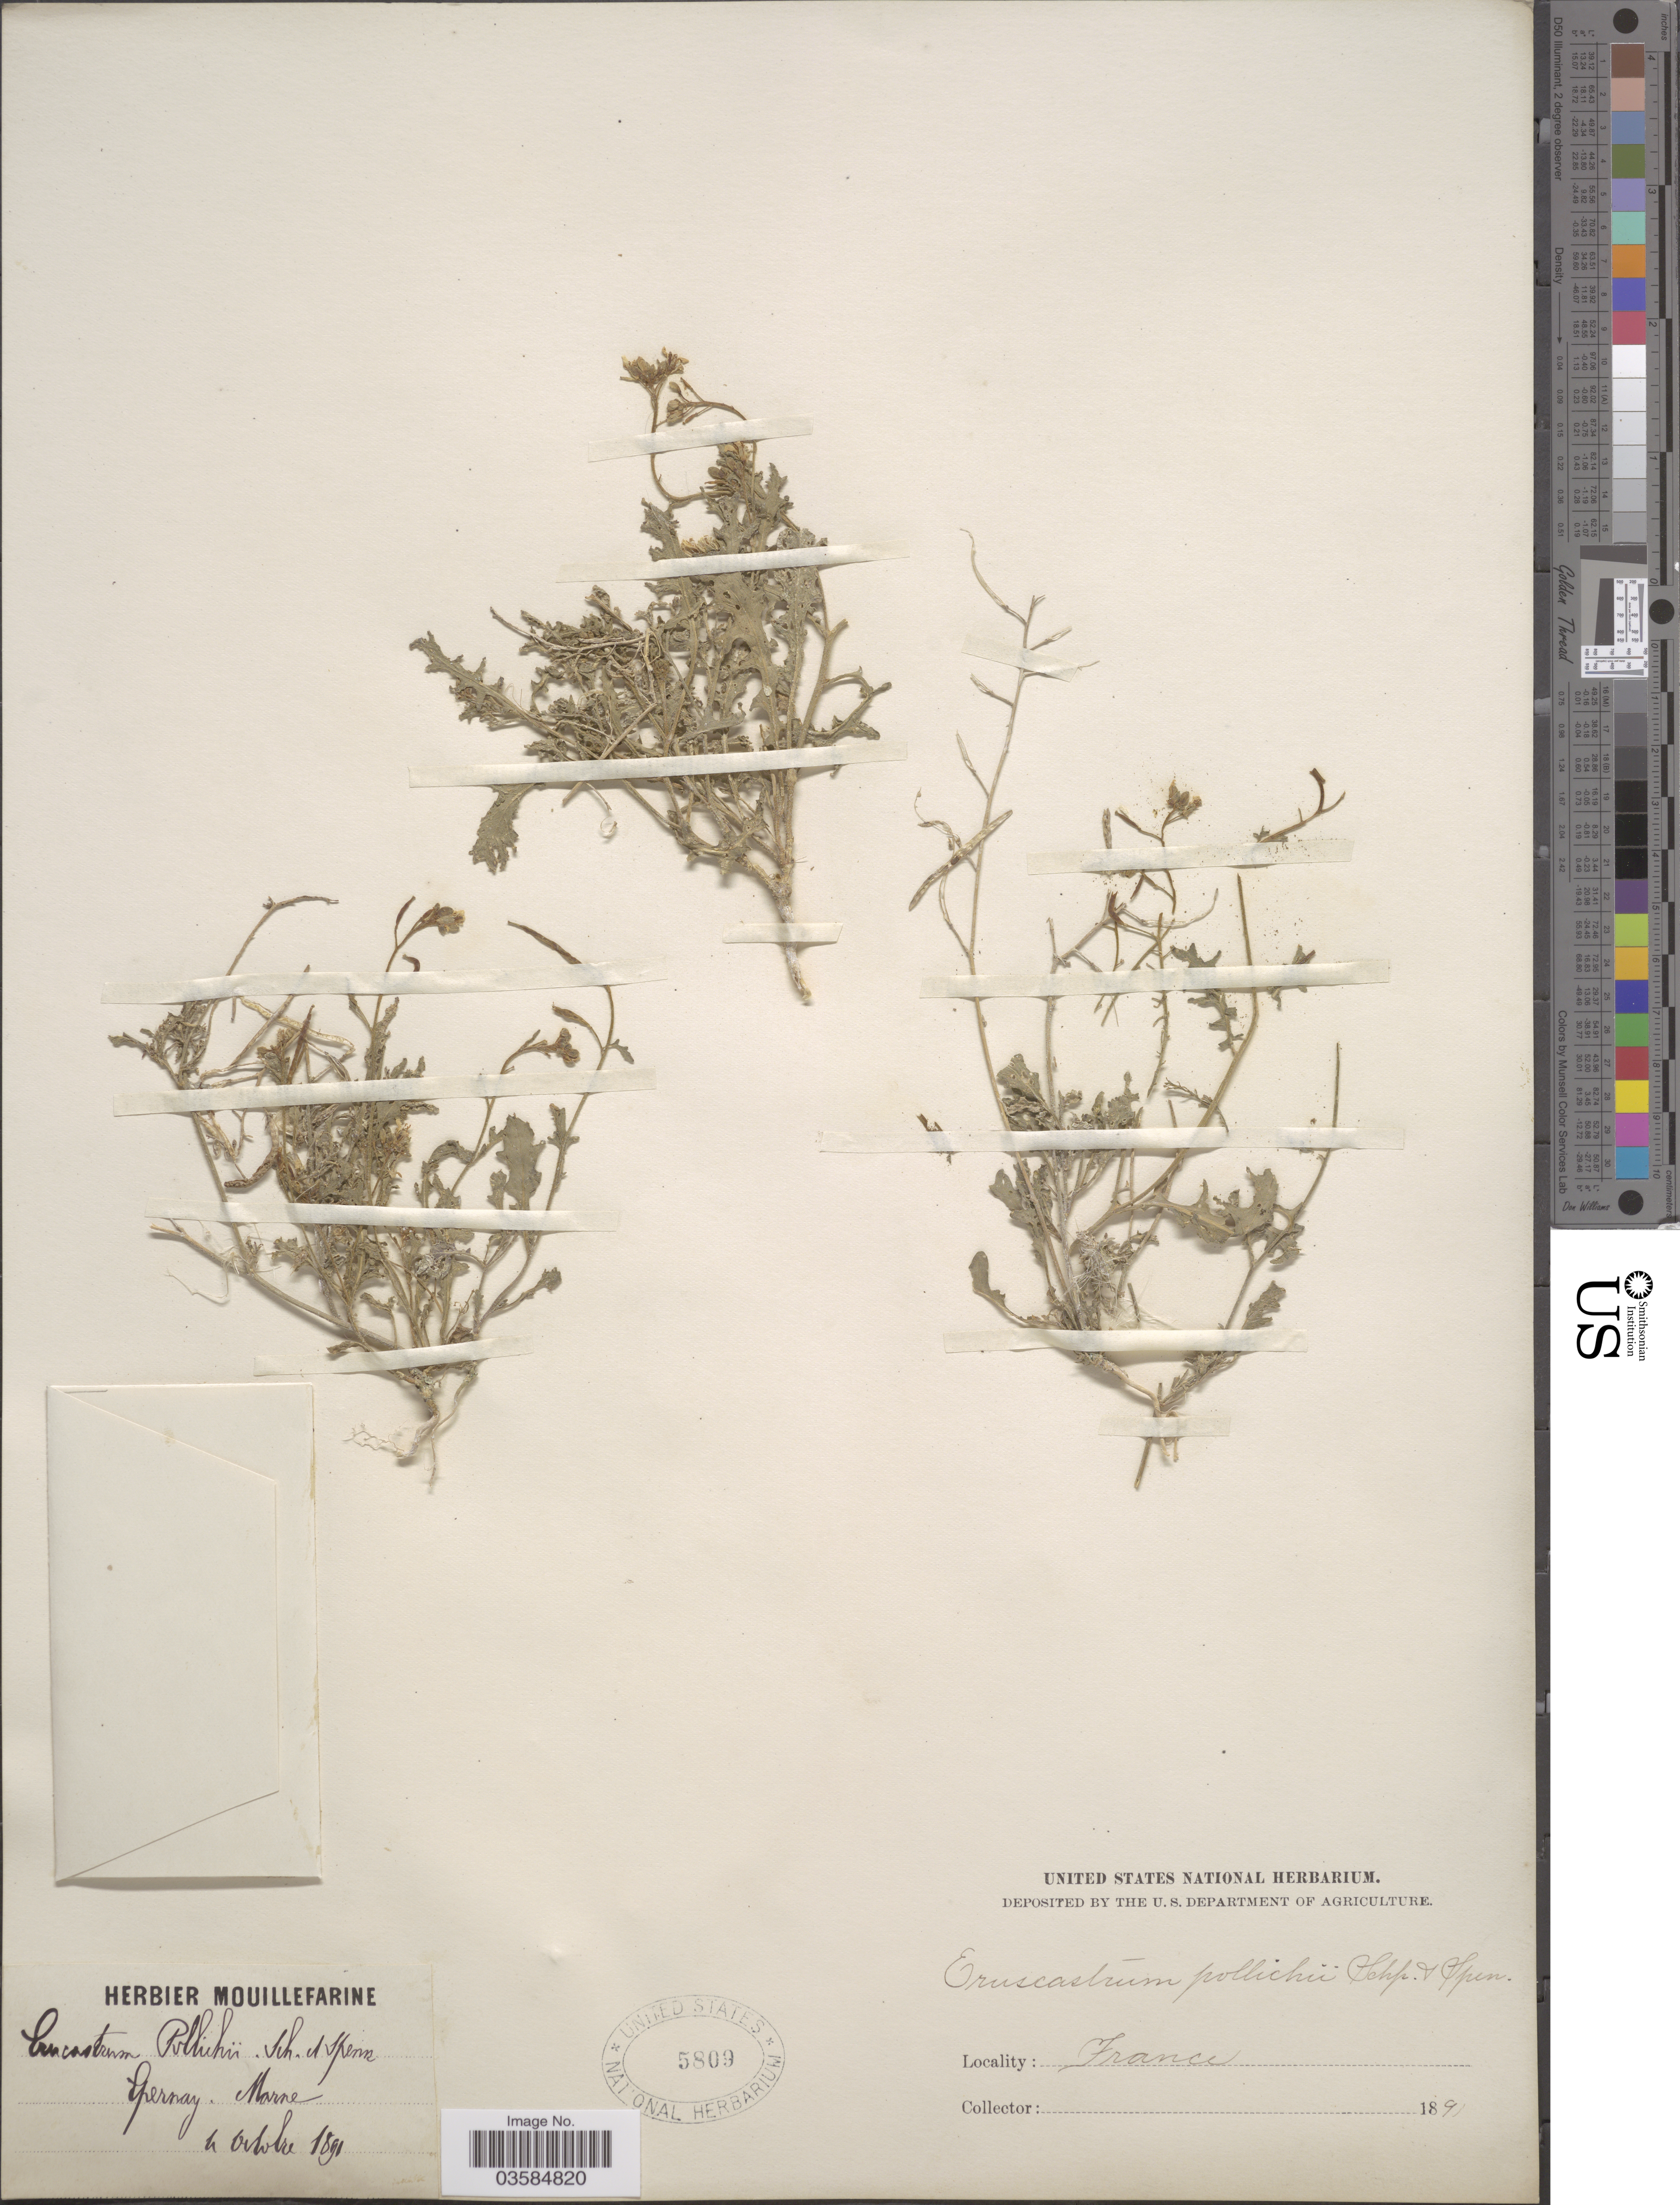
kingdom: Plantae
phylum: Tracheophyta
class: Magnoliopsida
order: Brassicales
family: Brassicaceae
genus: Erucastrum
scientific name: Erucastrum pollichii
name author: Schimp. & Spenn.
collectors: ex herb. Mouillefarine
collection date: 1891-10-04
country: France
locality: Epernay. Marne.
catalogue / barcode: US 5809